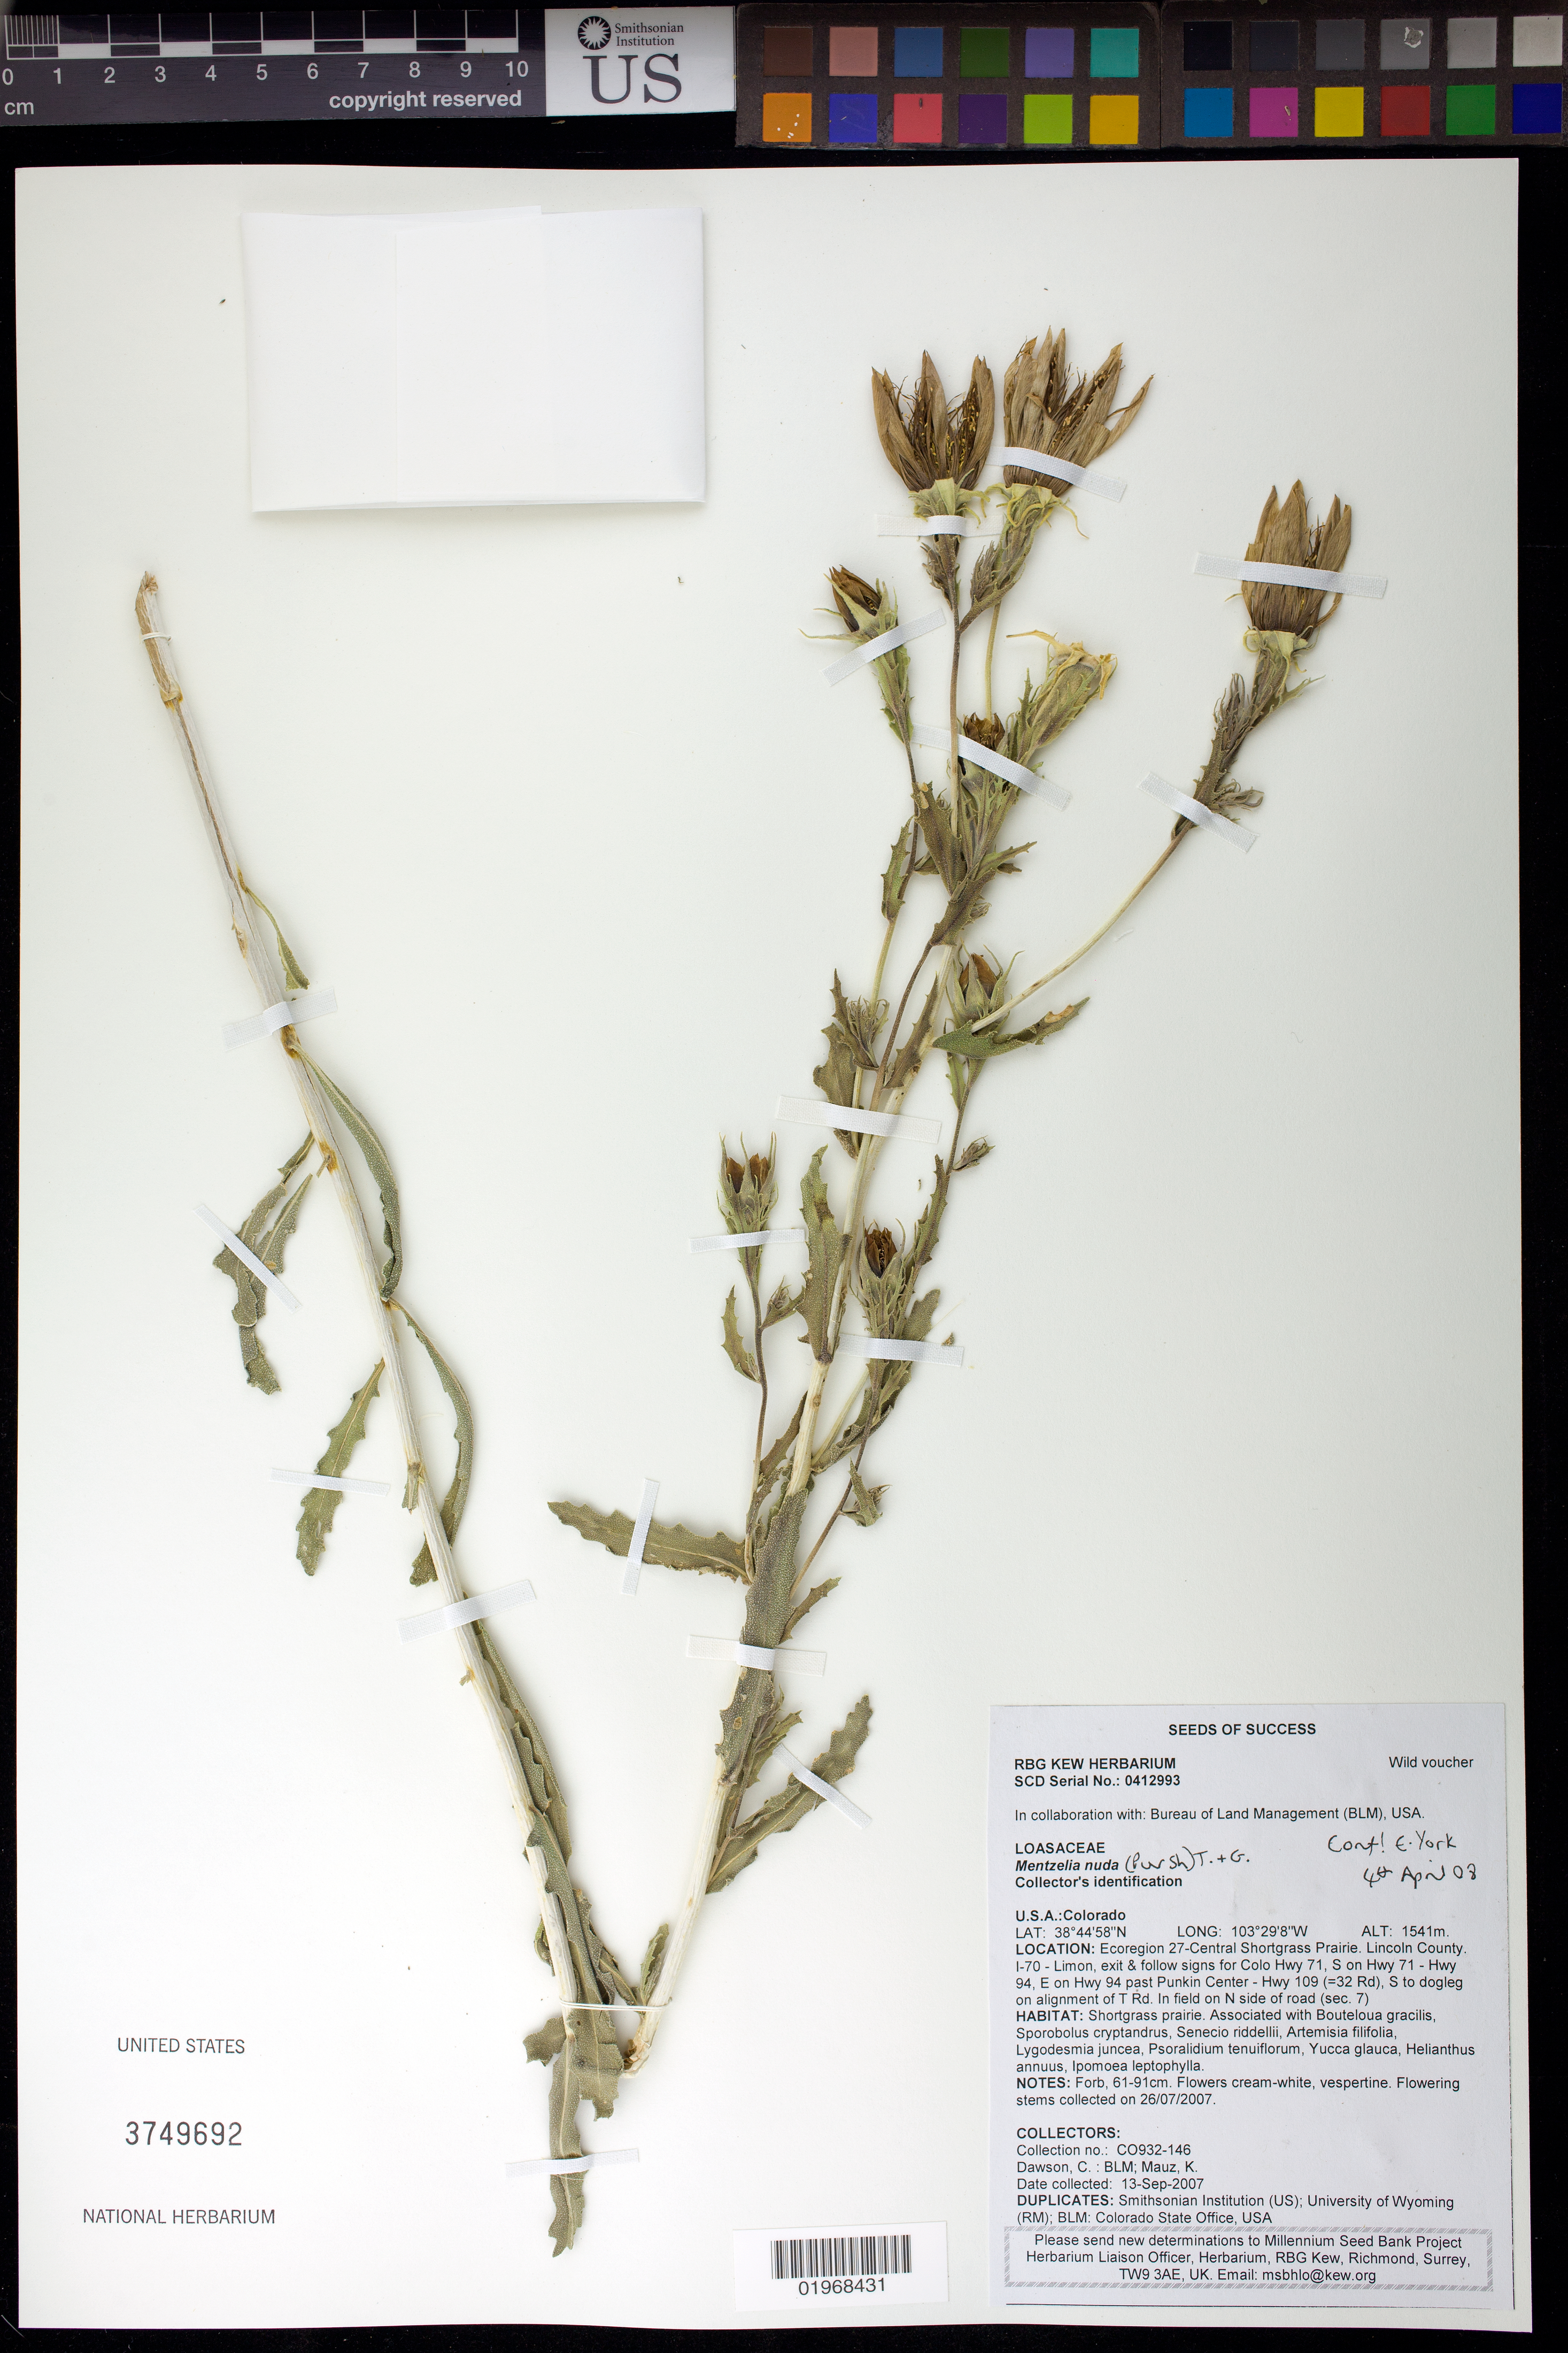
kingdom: Plantae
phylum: Tracheophyta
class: Magnoliopsida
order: Cornales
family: Loasaceae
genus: Mentzelia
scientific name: Mentzelia nuda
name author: (Pursh) Torr. & A. Gray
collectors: C. Dawson & K. Mauz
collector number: CO932-146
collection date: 2007-09-13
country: United States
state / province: Colorado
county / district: Lincoln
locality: T Rd, in field on north side of road (sec. 7)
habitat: Shortgrass prairie.With Senecio riddellii, Yucca glauca, Ipomoea lepthylla, ect.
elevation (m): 1541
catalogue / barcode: US 3749692